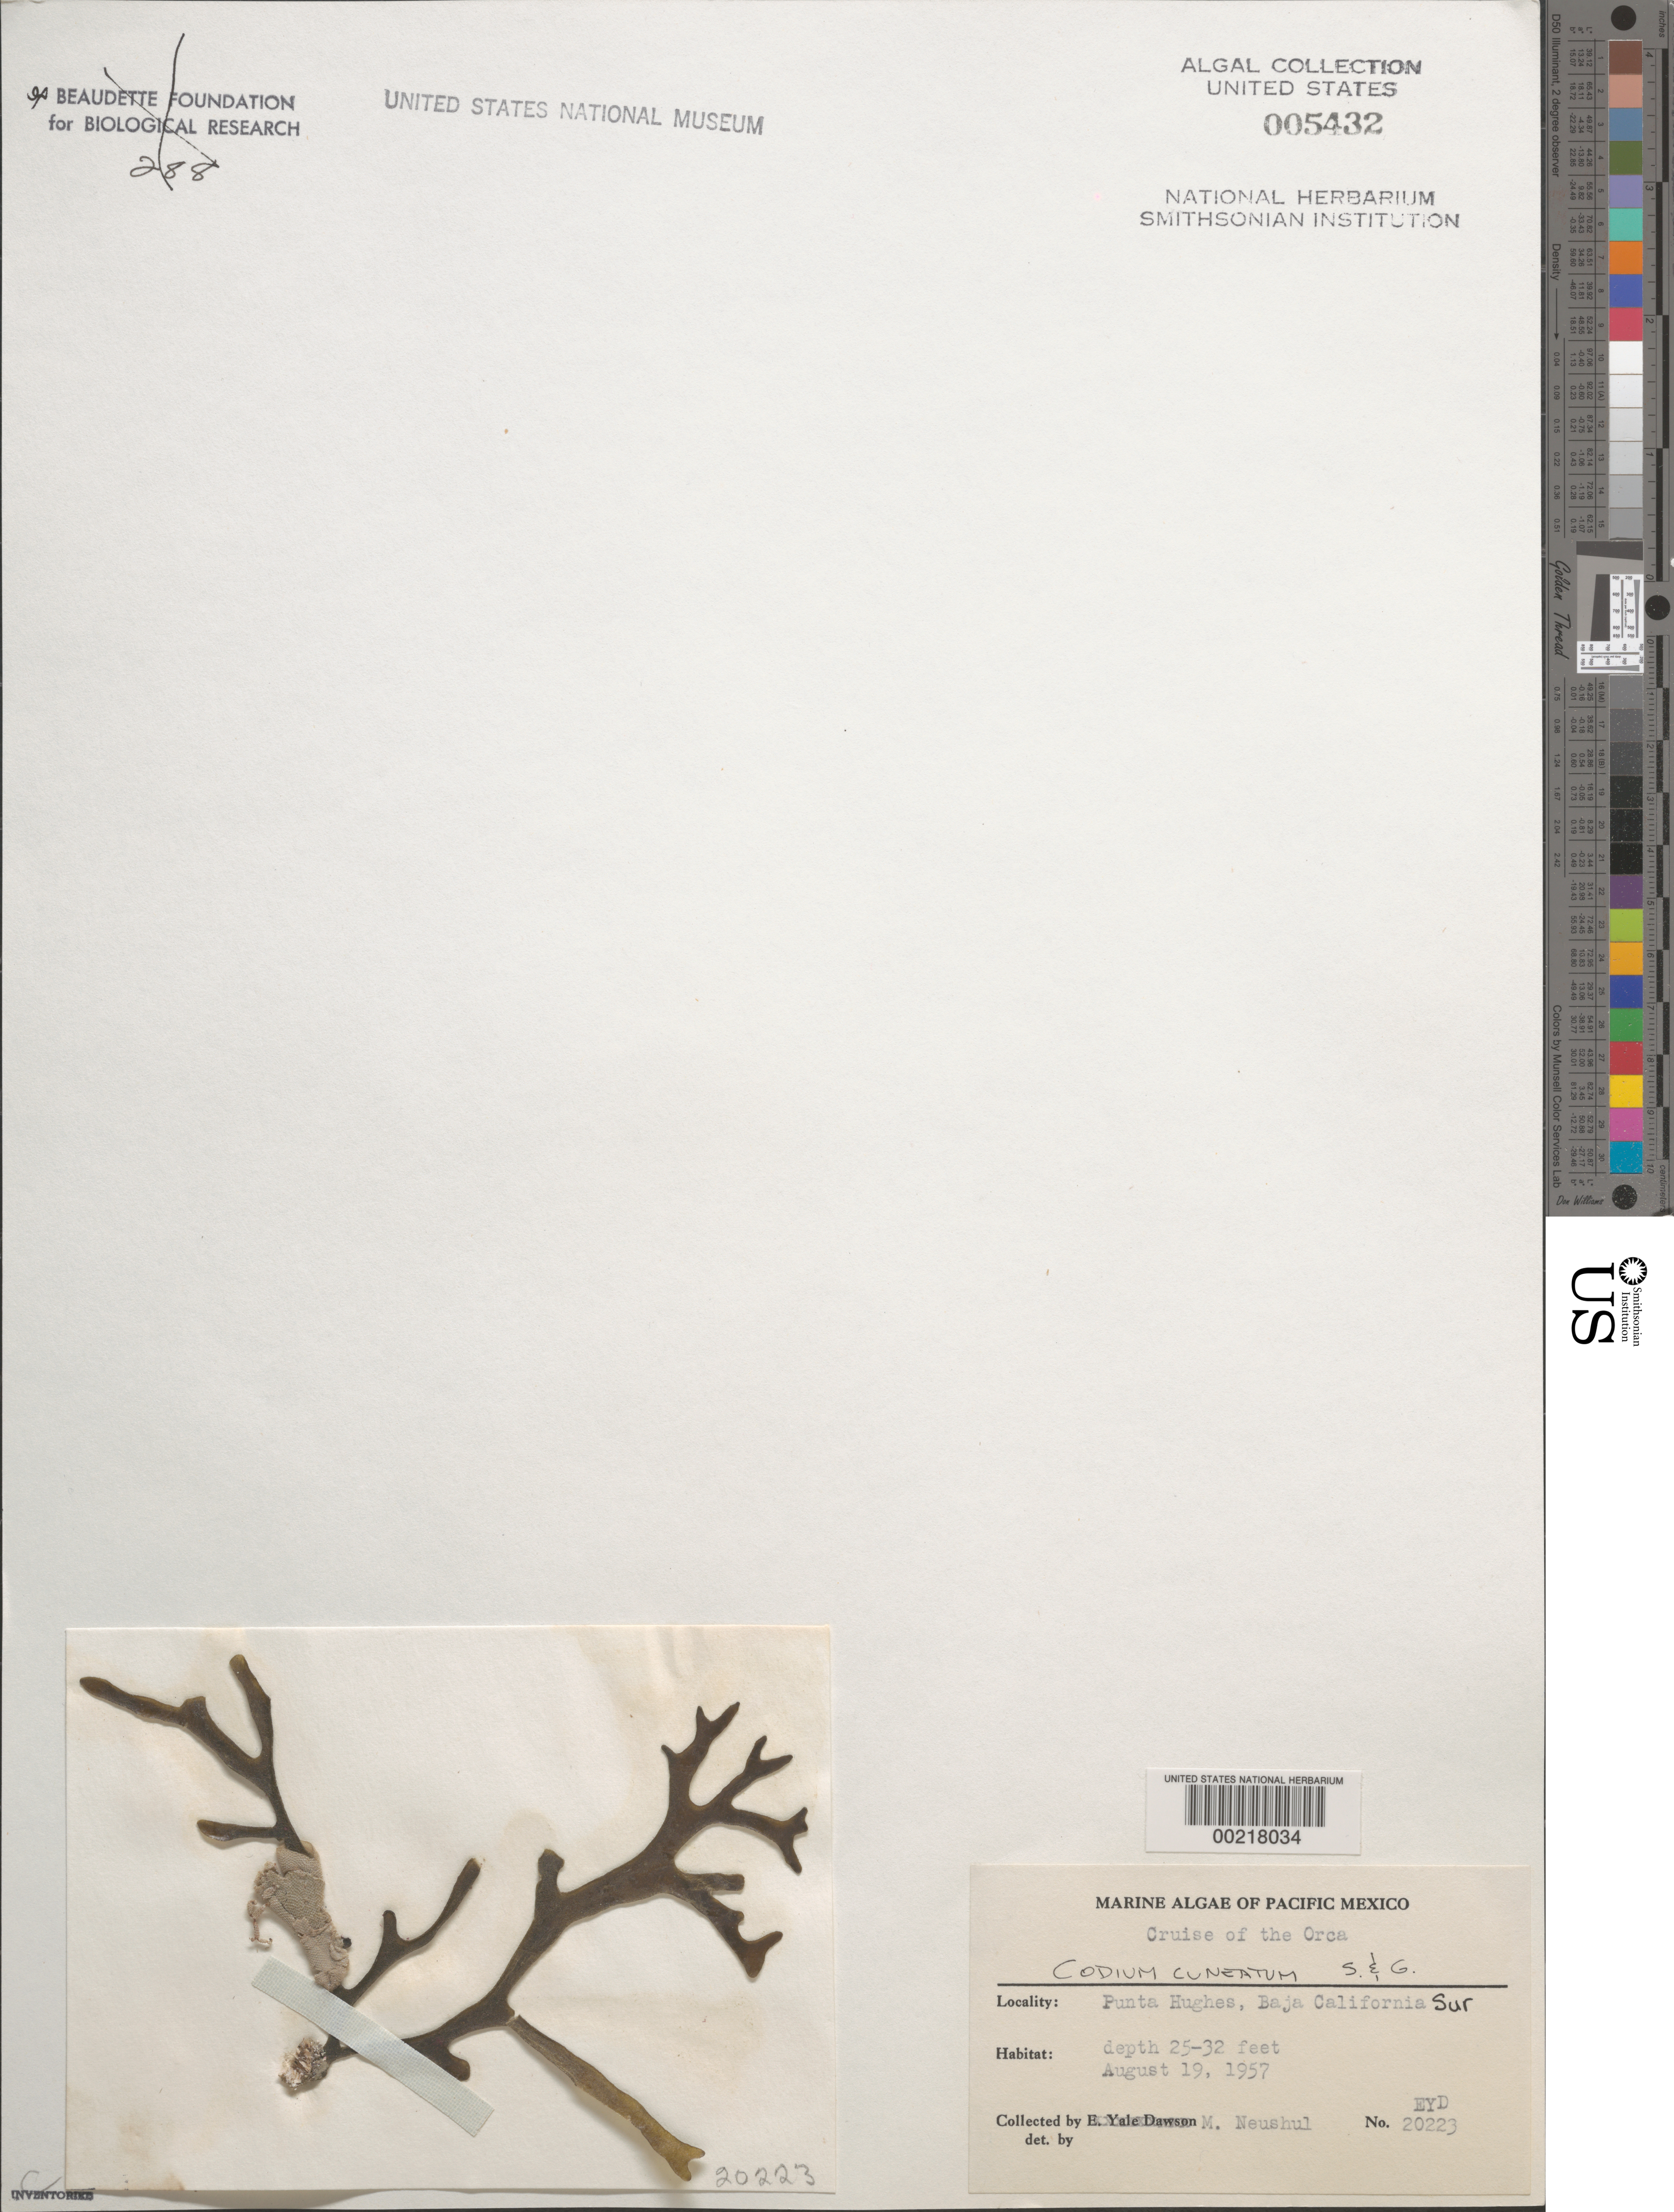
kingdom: Plantae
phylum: Chlorophyta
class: Ulvophyceae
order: Bryopsidales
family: Codiaceae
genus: Codium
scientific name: Codium simulans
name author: Setch. & N.L. Gardner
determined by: Algae name updating Project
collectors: M. Neushul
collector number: EYD 20223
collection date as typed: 19 Aug 1957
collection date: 1957-08-19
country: Mexico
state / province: Baja California Sur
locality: Punta Hughes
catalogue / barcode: US 5432